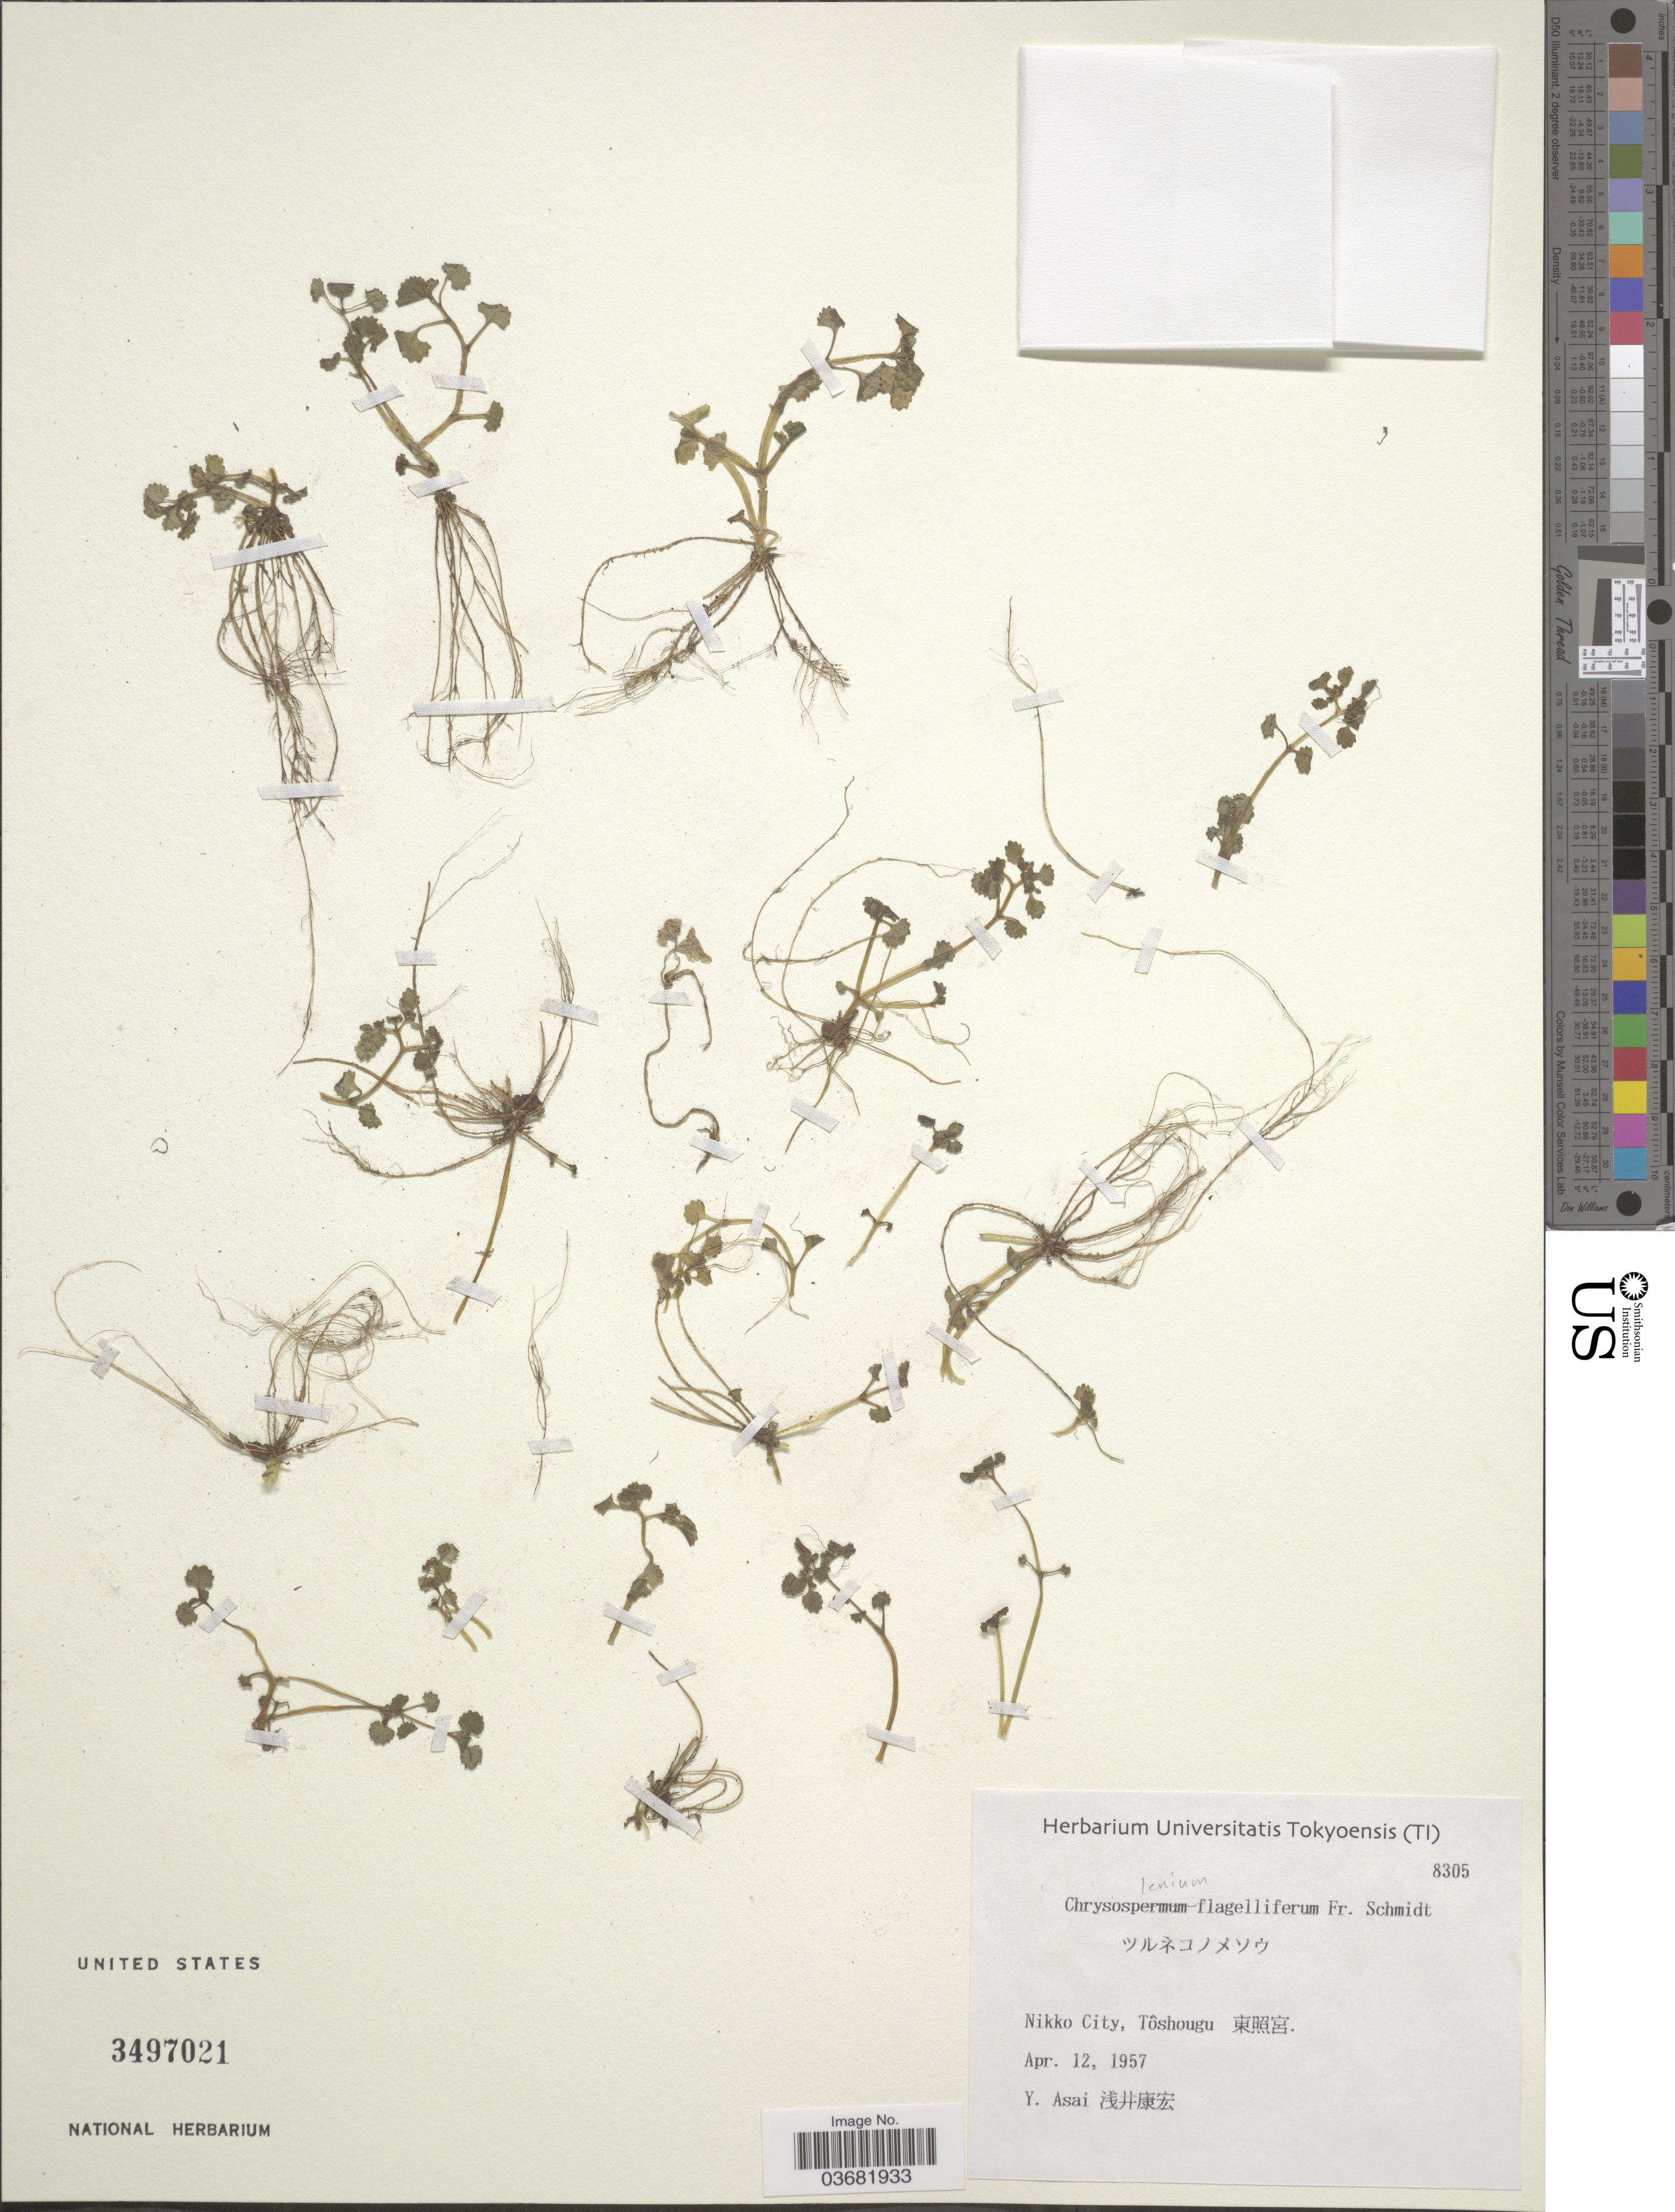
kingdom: Plantae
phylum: Tracheophyta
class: Magnoliopsida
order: Saxifragales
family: Saxifragaceae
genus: Chrysosplenium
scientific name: Chrysosplenium flagelliferum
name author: F. Schmidt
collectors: Y. Asai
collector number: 8305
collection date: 1957-04-12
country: Japan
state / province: Tokyo, Federal City of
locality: Nikko City, Tôshougu X.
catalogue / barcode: US 3497021